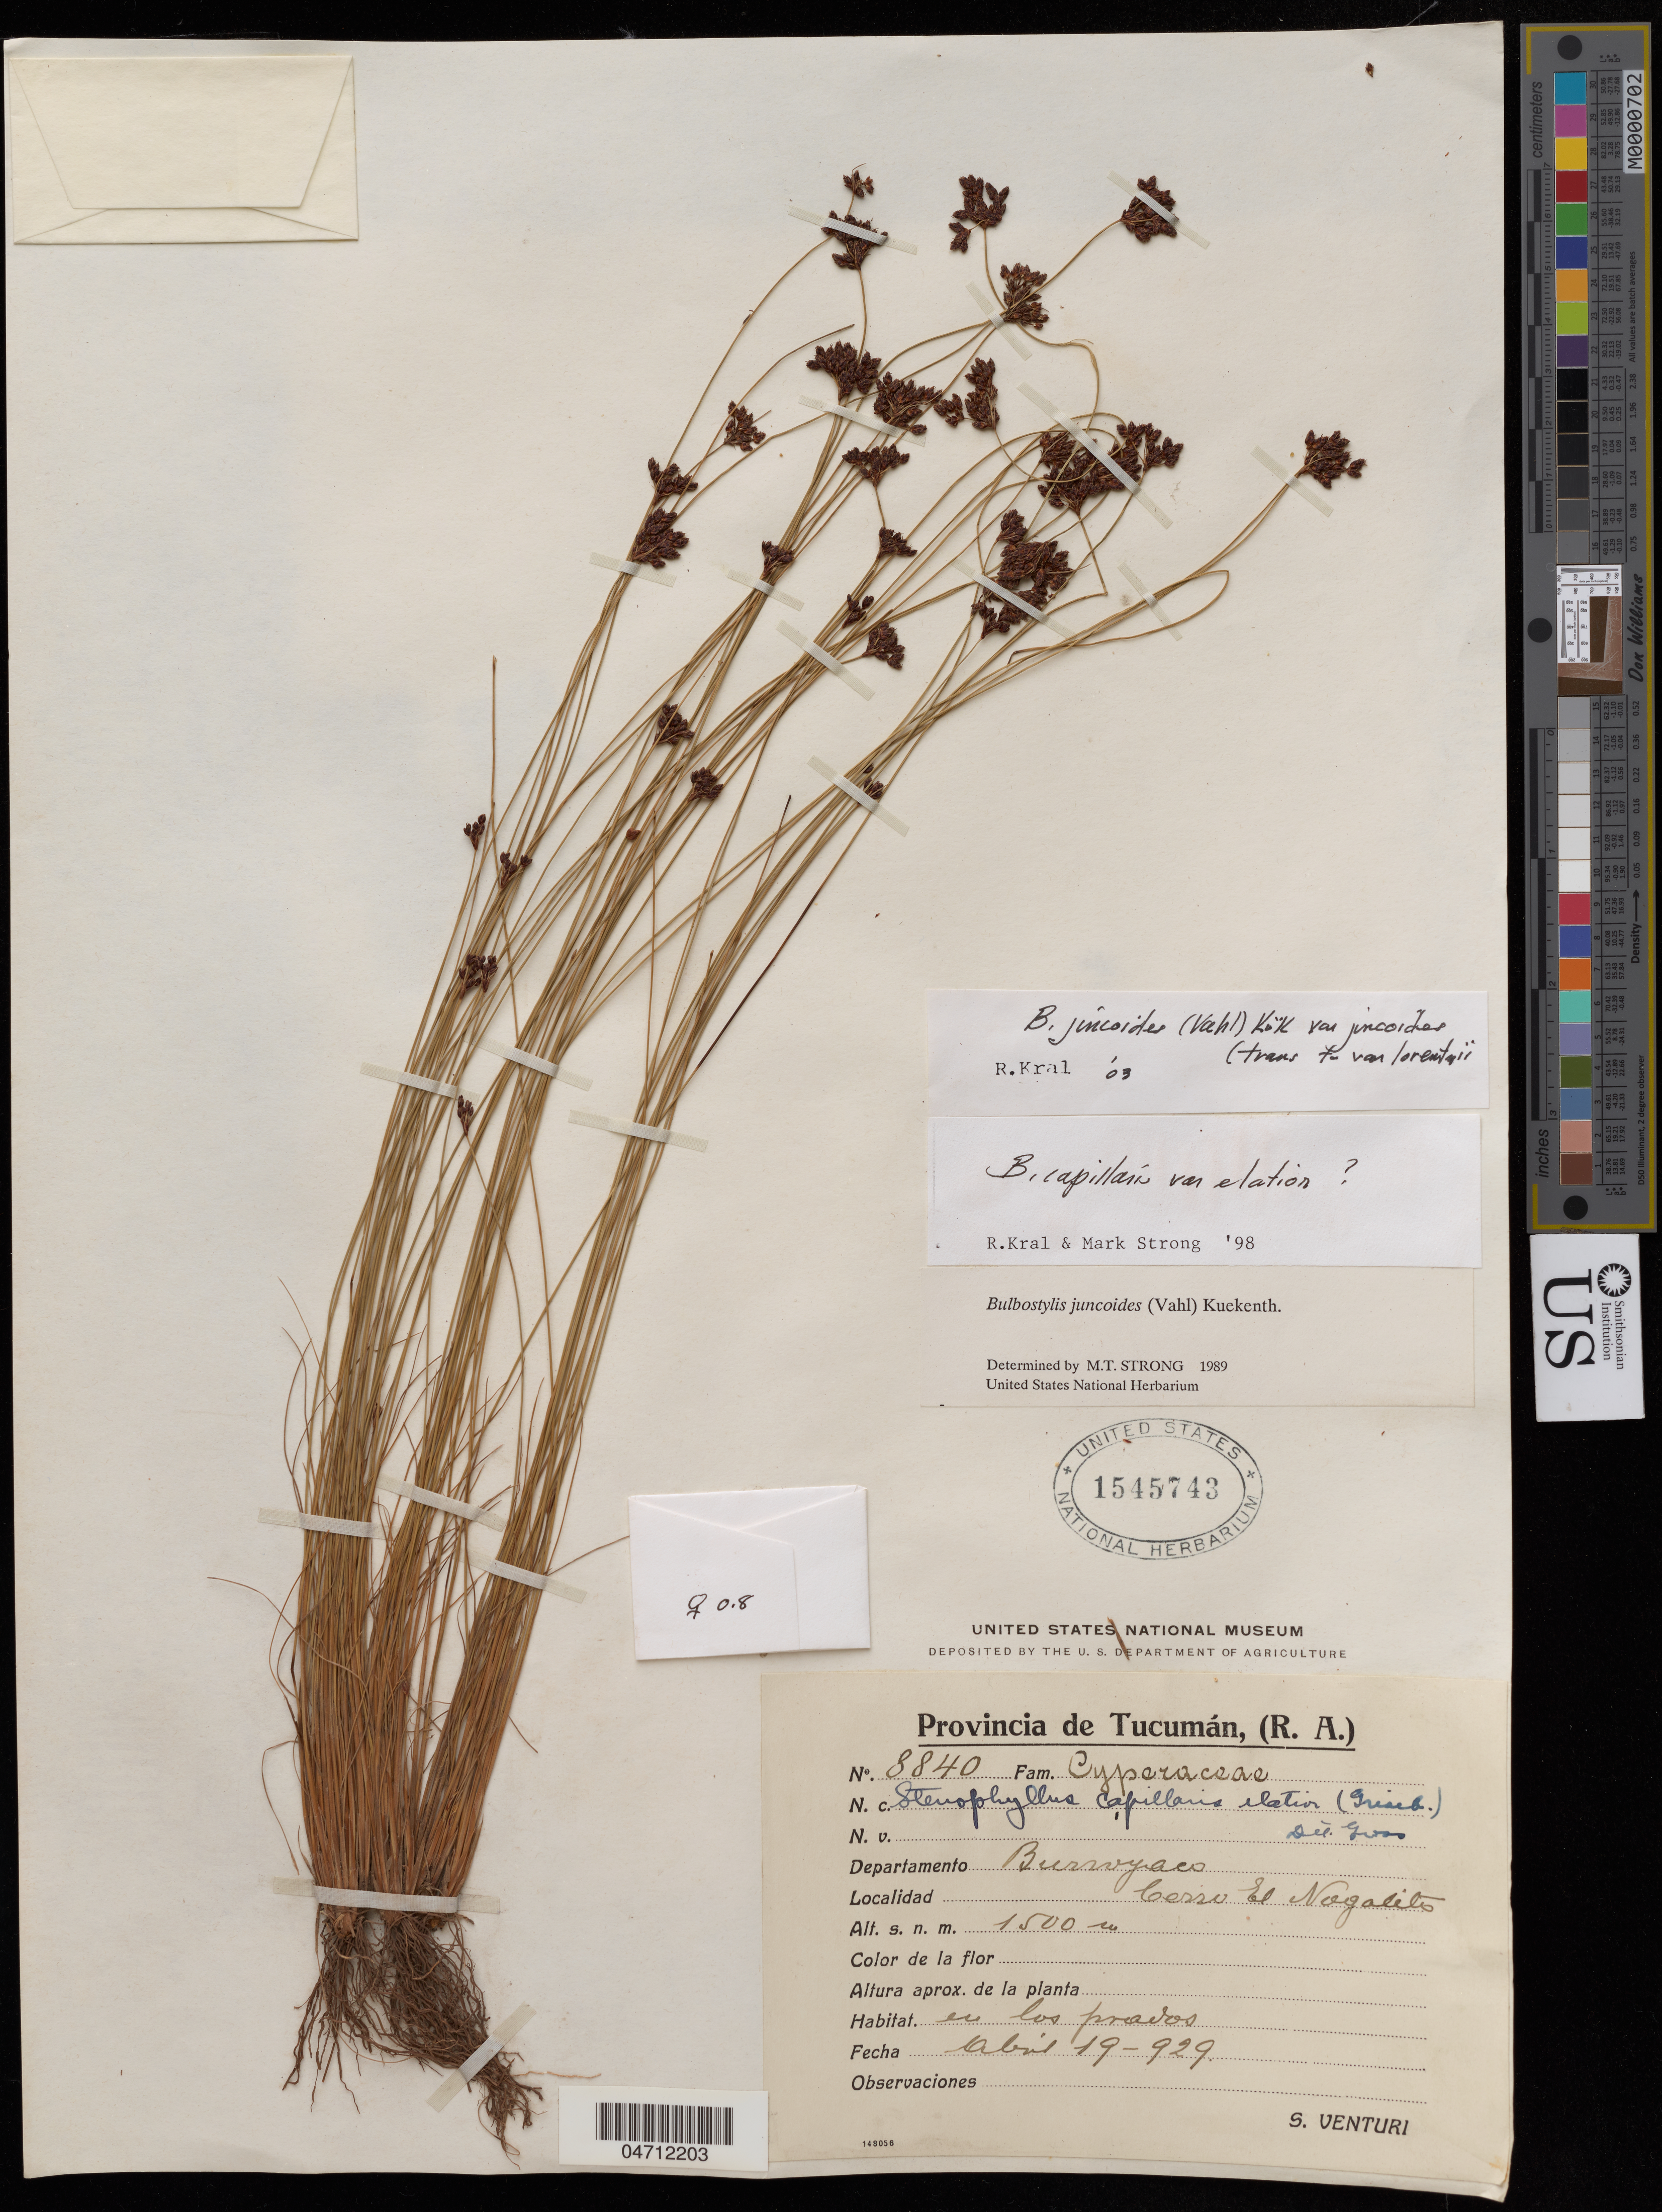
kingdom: Plantae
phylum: Tracheophyta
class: Liliopsida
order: Poales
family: Cyperaceae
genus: Bulbostylis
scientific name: Bulbostylis juncoides var. lorentzii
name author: (Boeckeler) Kük. ex Osten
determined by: Kral, Robert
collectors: S. Venturi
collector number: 8840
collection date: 1929-04-19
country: Argentina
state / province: Tucumán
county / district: Burruyacú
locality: Cerro El Negrito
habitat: En los prados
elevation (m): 1200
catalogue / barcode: US 1545743